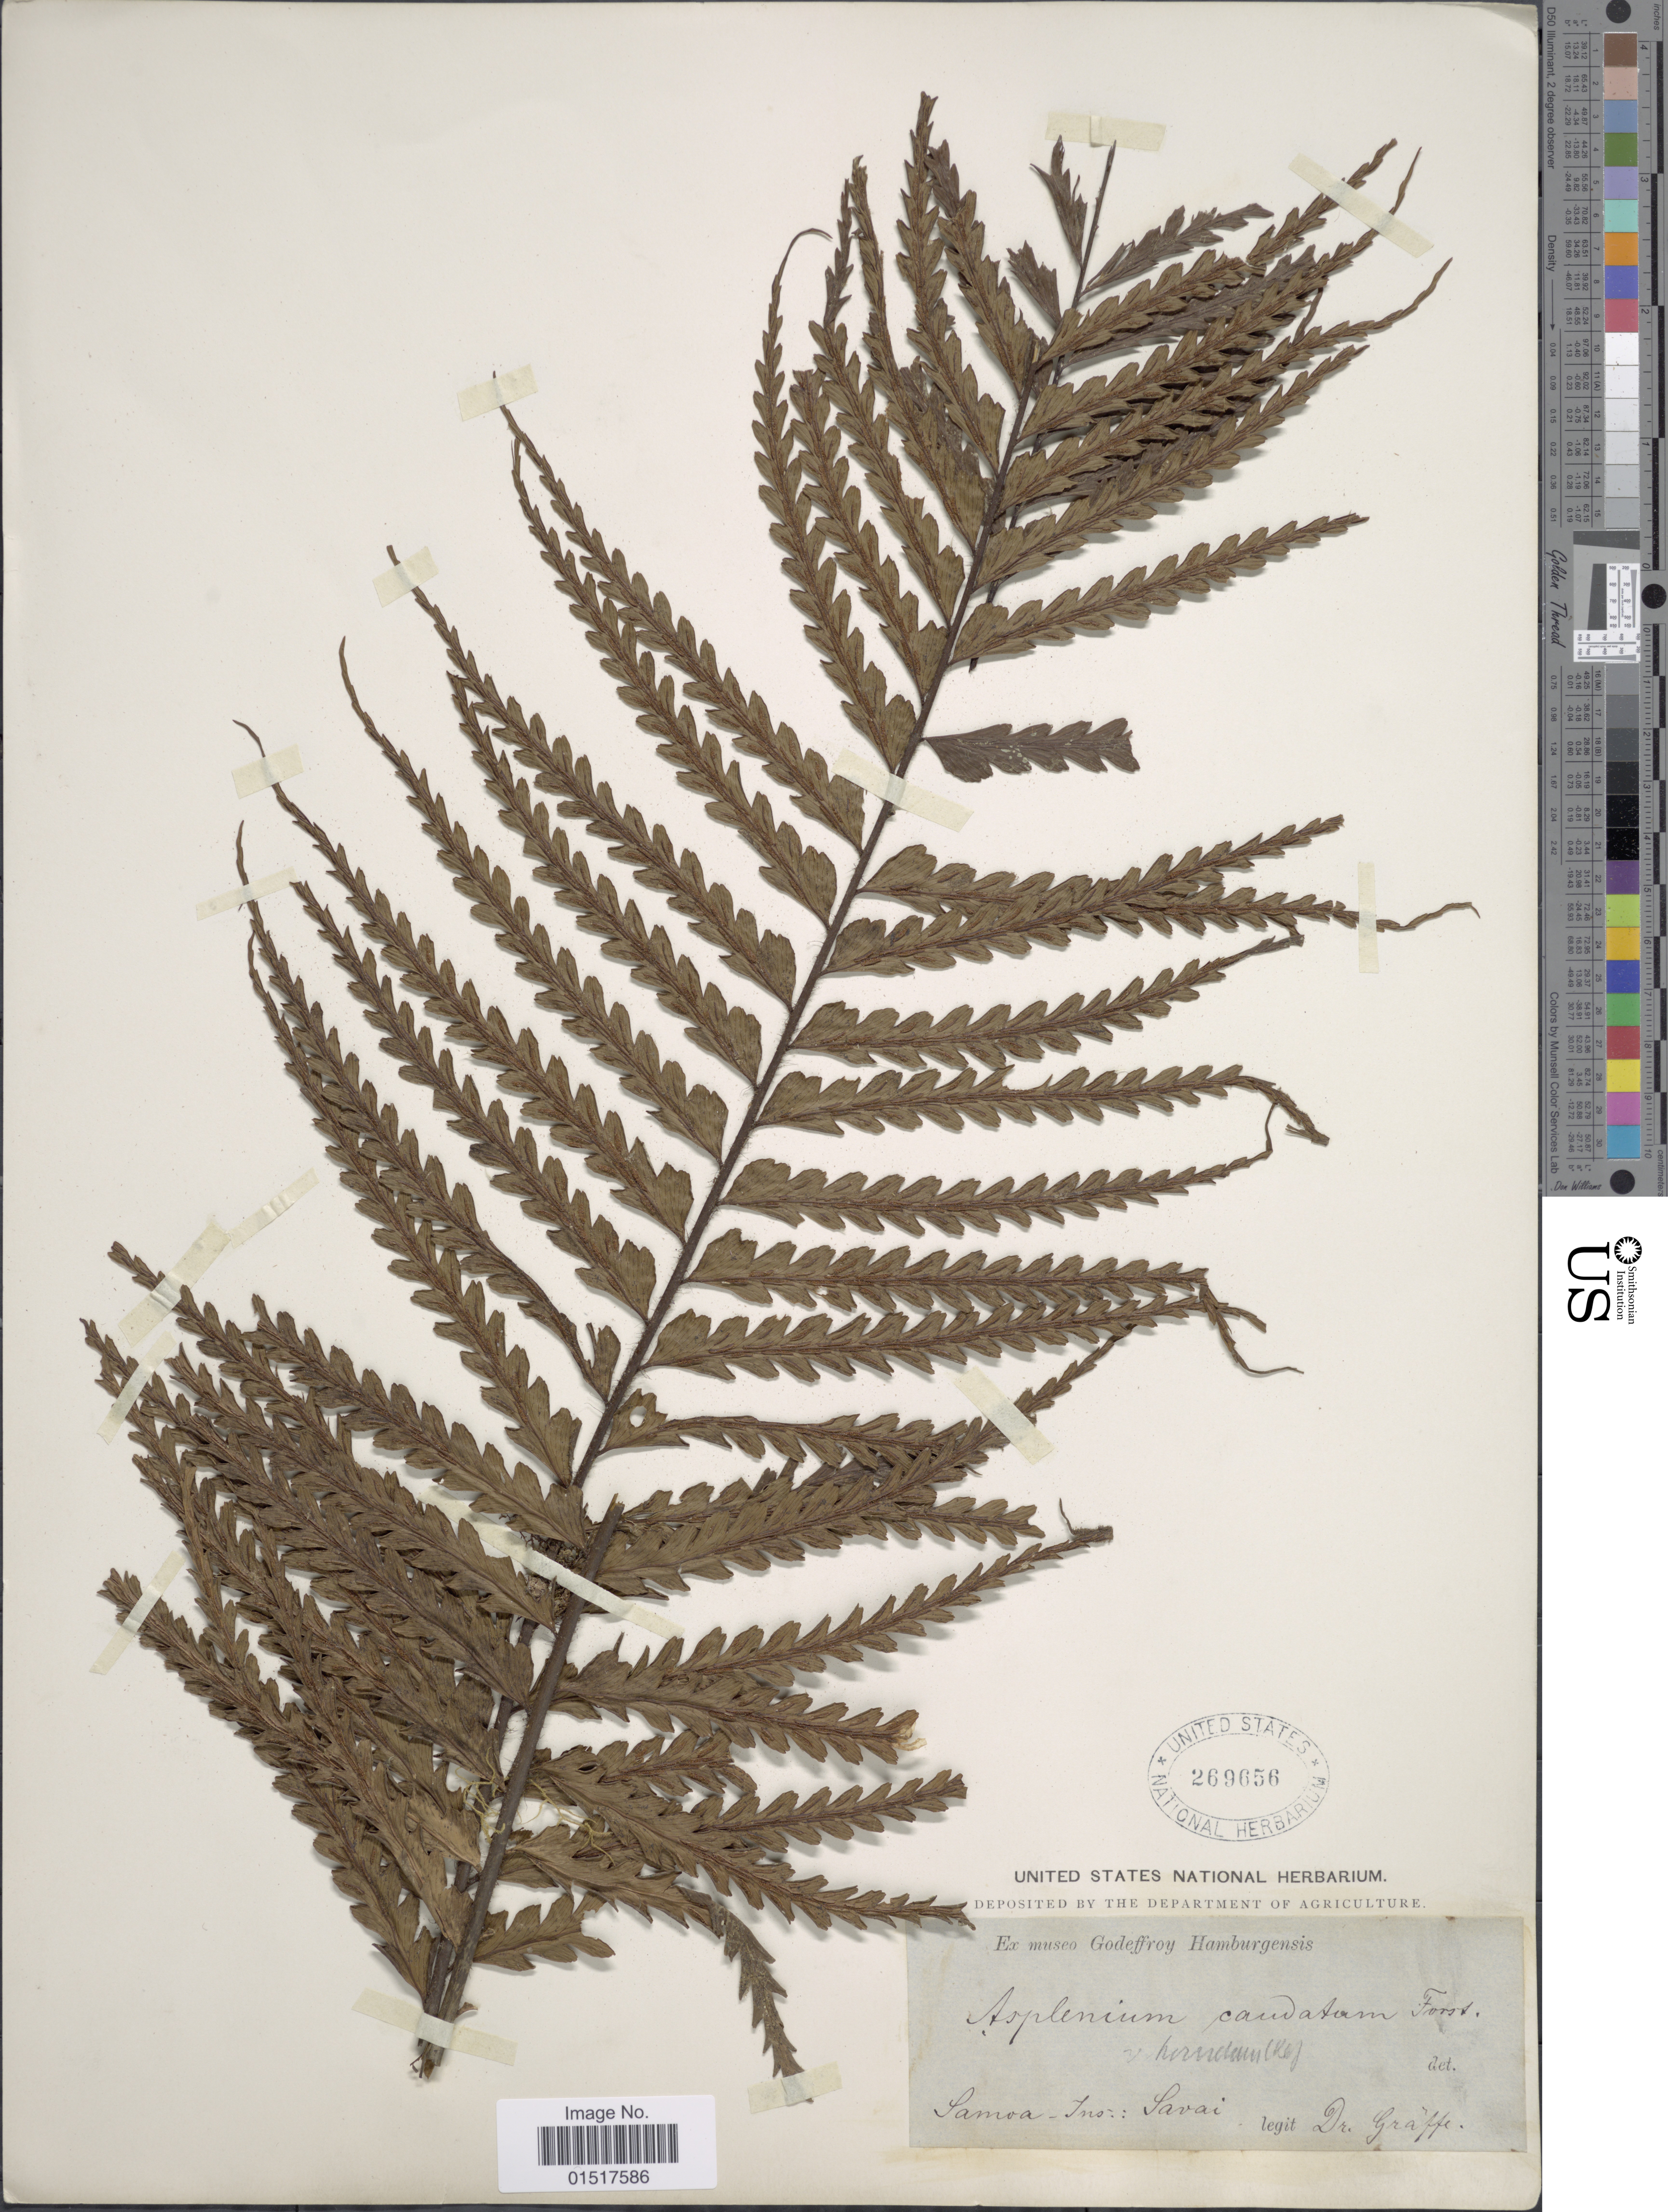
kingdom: Plantae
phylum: Tracheophyta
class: Polypodiopsida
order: Polypodiales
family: Aspleniaceae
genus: Asplenium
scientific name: Asplenium horridum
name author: Kaulf.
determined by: Salgado, A. E.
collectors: Graeffe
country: Samoa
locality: Samoa-Ins.: Savai.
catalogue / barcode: US 269656